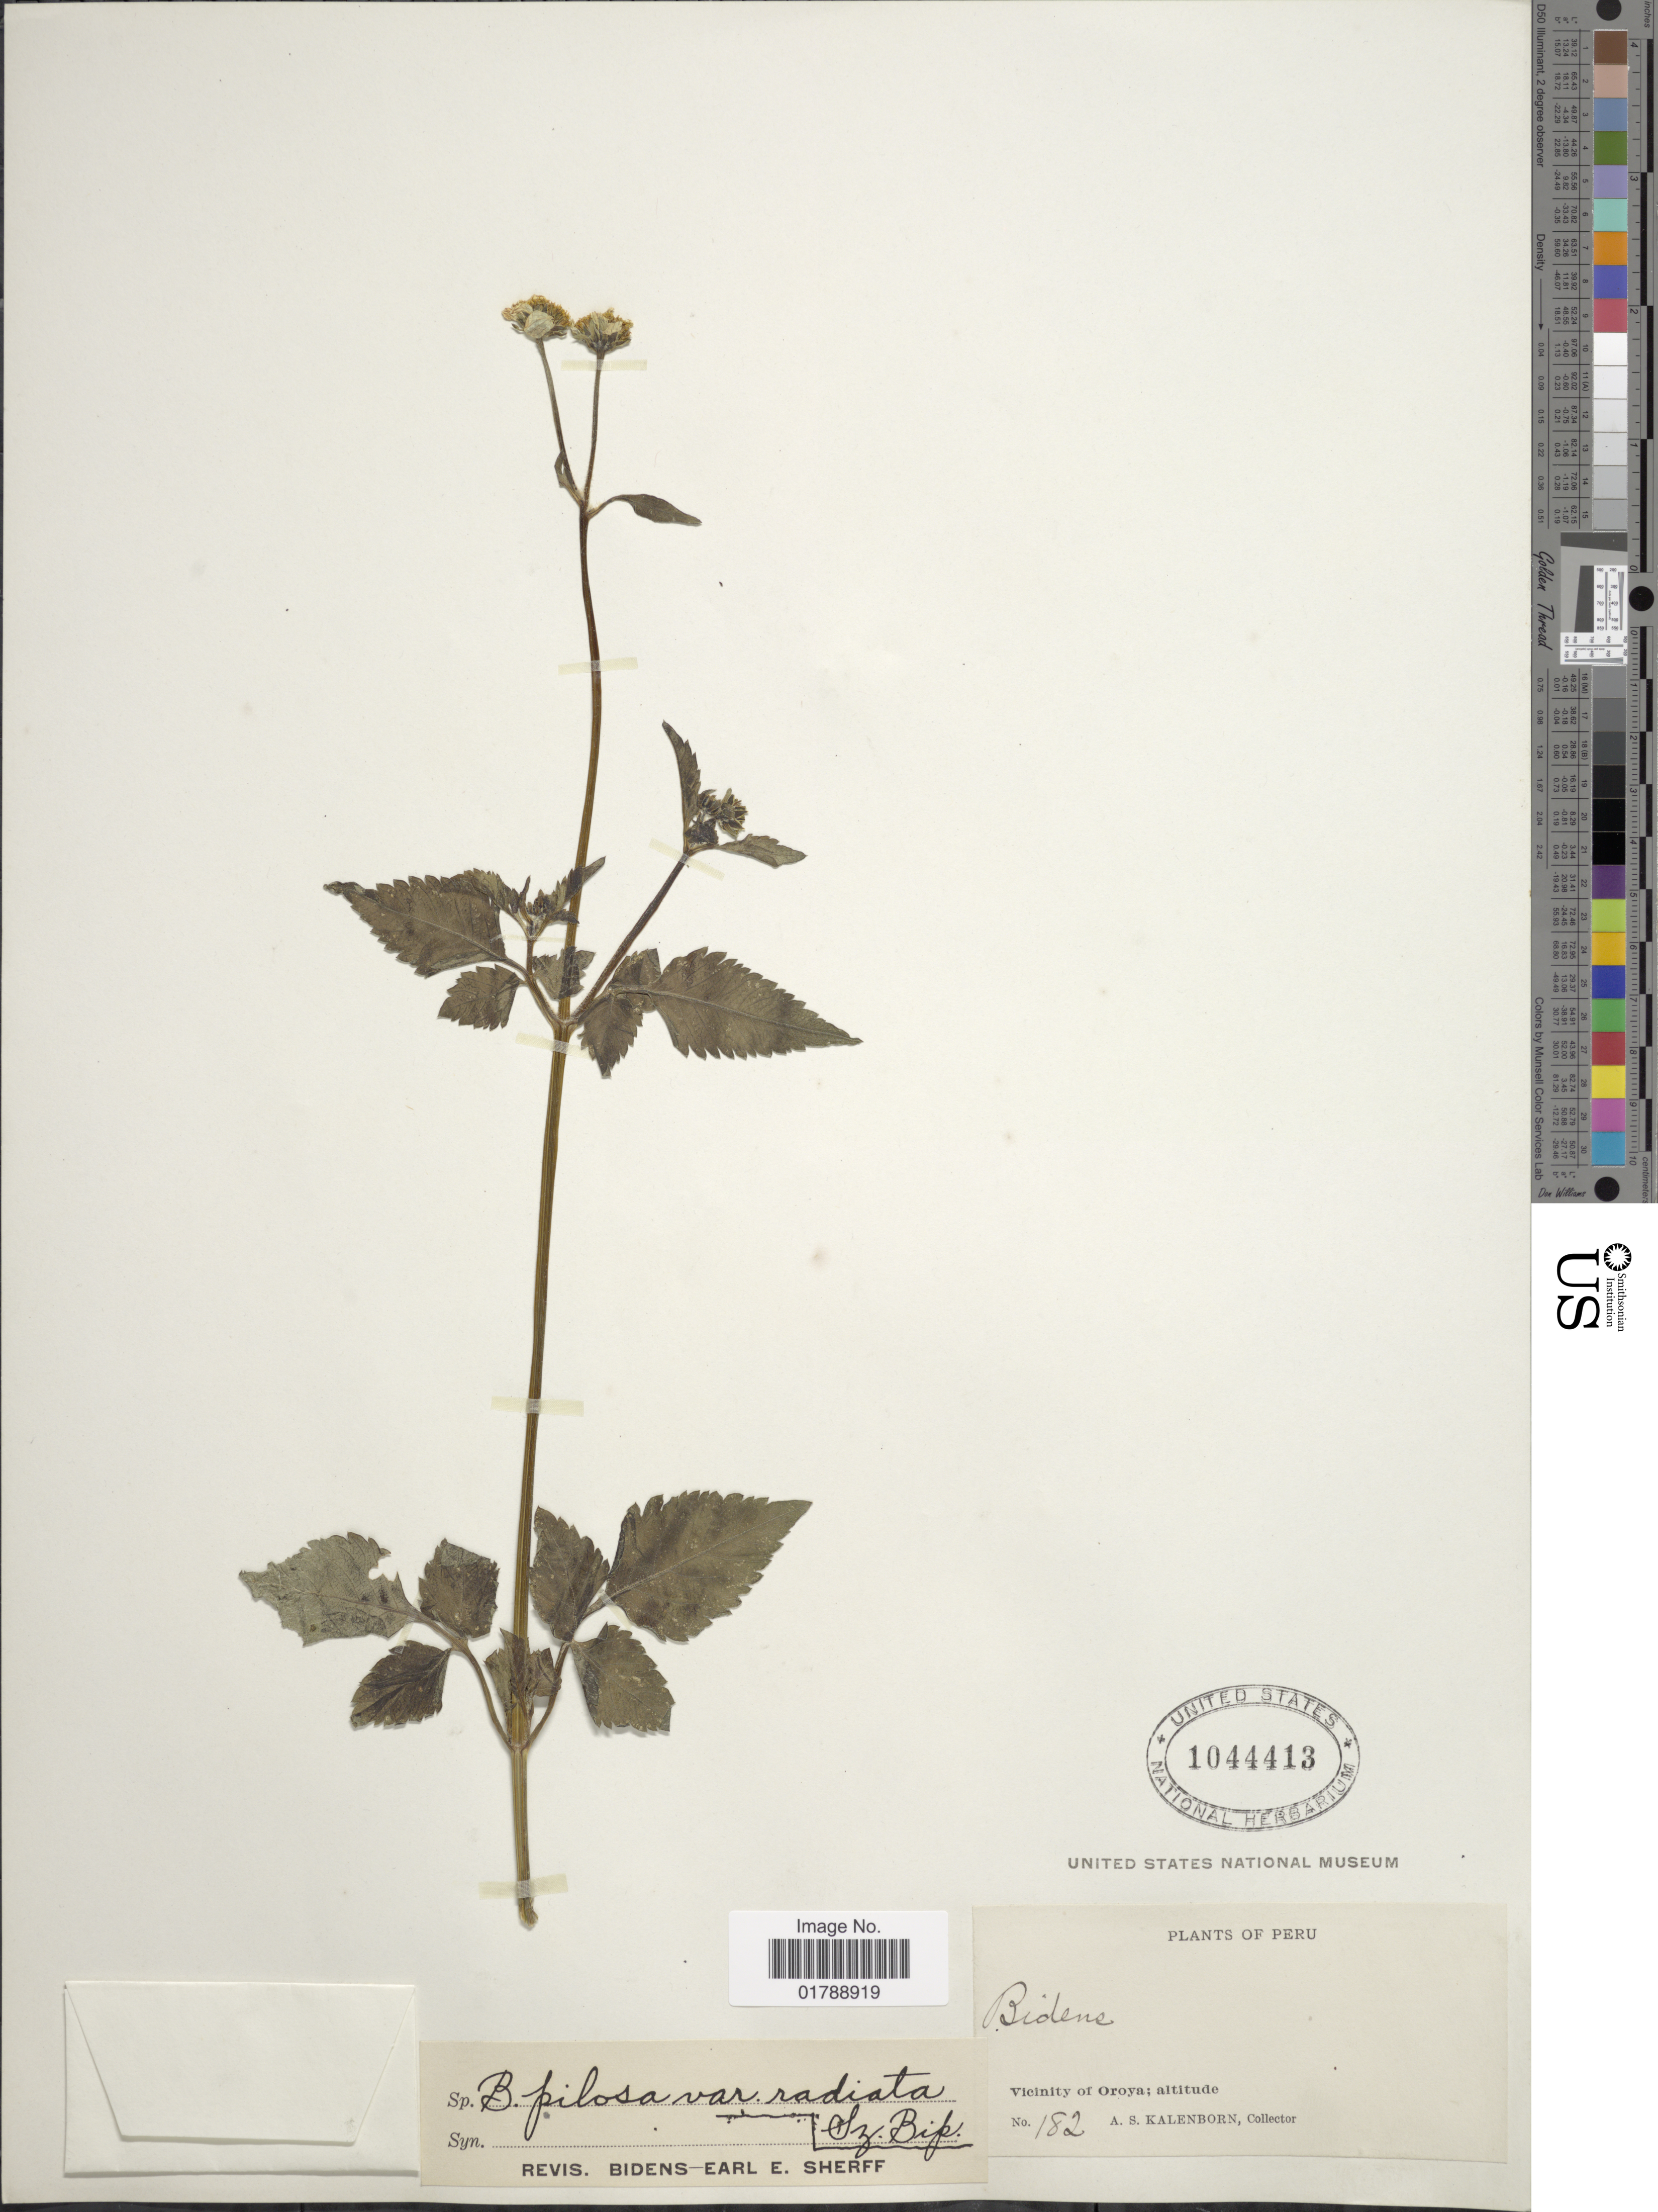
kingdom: Plantae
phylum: Tracheophyta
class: Magnoliopsida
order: Asterales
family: Asteraceae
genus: Bidens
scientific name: Bidens pilosa var. radiata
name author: (Sch. Bip.) J.A. Schmidt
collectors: A. Kalenborn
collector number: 182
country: Peru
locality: Vicinity of Oroya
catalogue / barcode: US 1044413